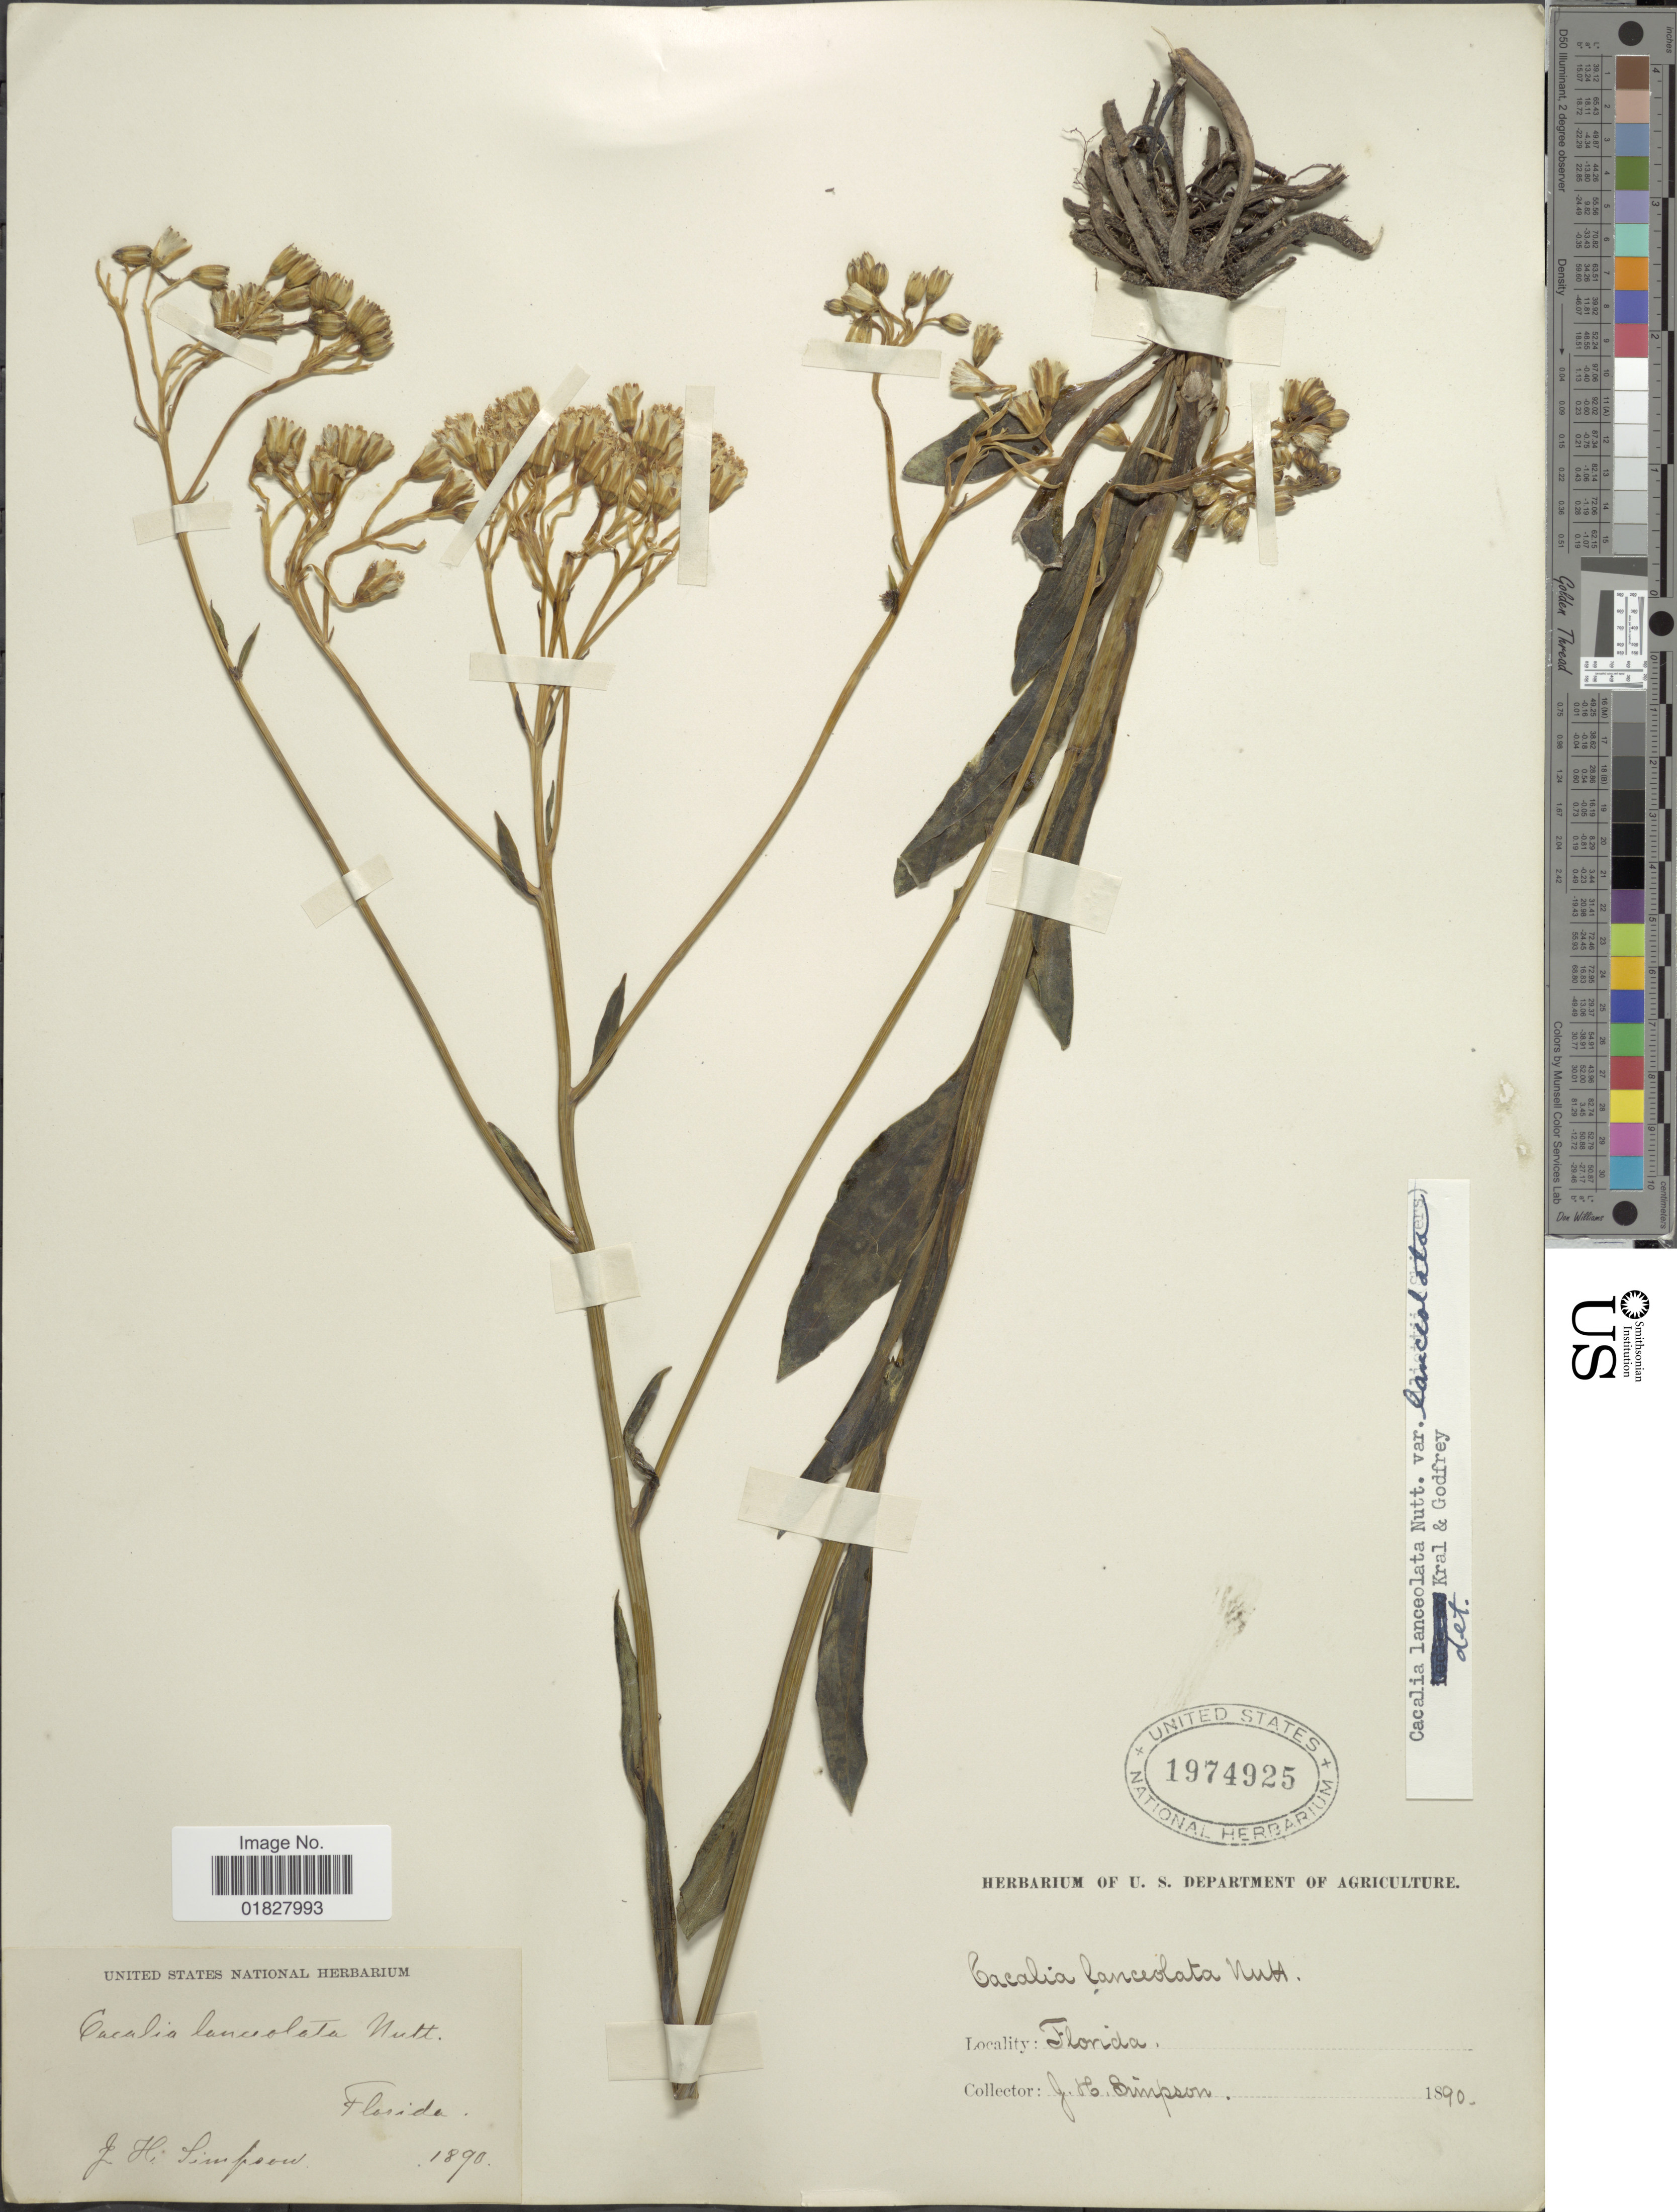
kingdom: Plantae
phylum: Tracheophyta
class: Magnoliopsida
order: Asterales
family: Asteraceae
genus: Arnoglossum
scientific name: Arnoglossum ovatum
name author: (Walter) H. Rob.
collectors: J. H. Simpson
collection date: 1890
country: United States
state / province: Florida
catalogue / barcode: US 1974924